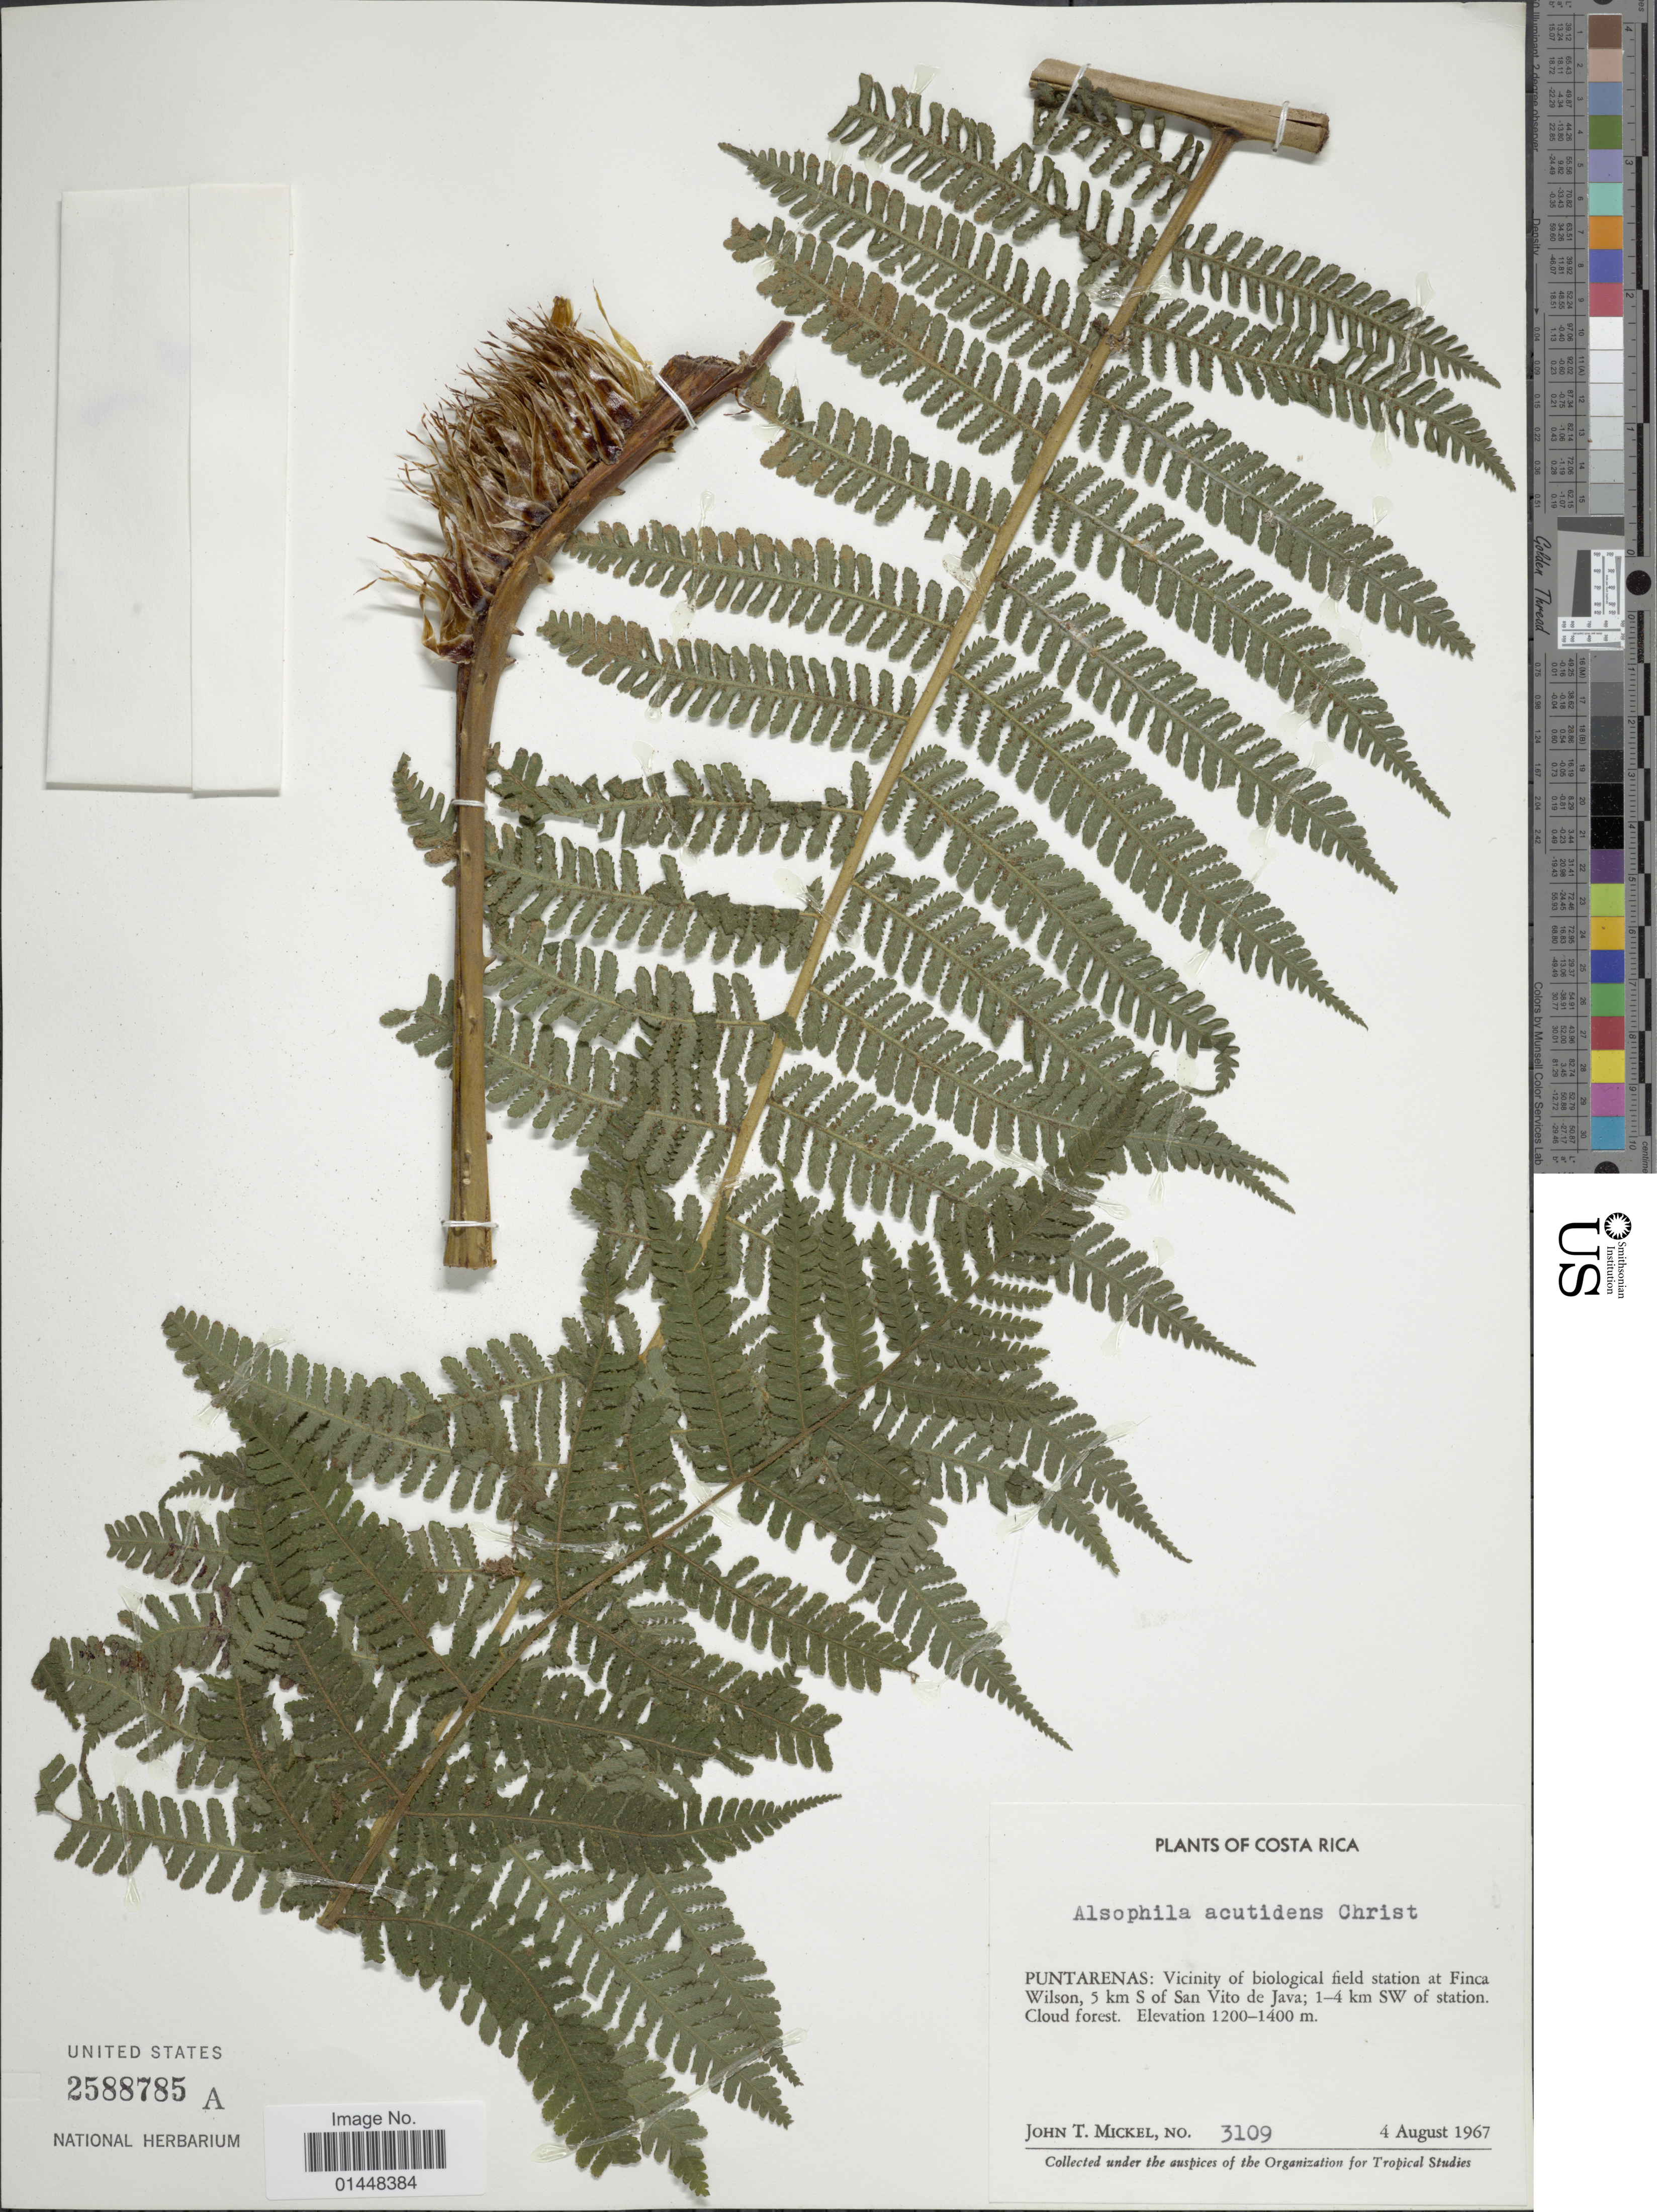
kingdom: Plantae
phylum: Tracheophyta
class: Polypodiopsida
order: Cyatheales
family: Cyatheaceae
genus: Cyathea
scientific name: Cyathea acutidens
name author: (Christ) Domin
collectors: J. T. Mickel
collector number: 3109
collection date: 1967-08-04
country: Costa Rica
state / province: Puntarenas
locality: Costa Rica, Puntarenas,: Vicinity of biological field station at Finca Wilson, 5 km D of San Vito de Java; 1-4 km SW of Station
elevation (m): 1200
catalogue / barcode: US 2588785A